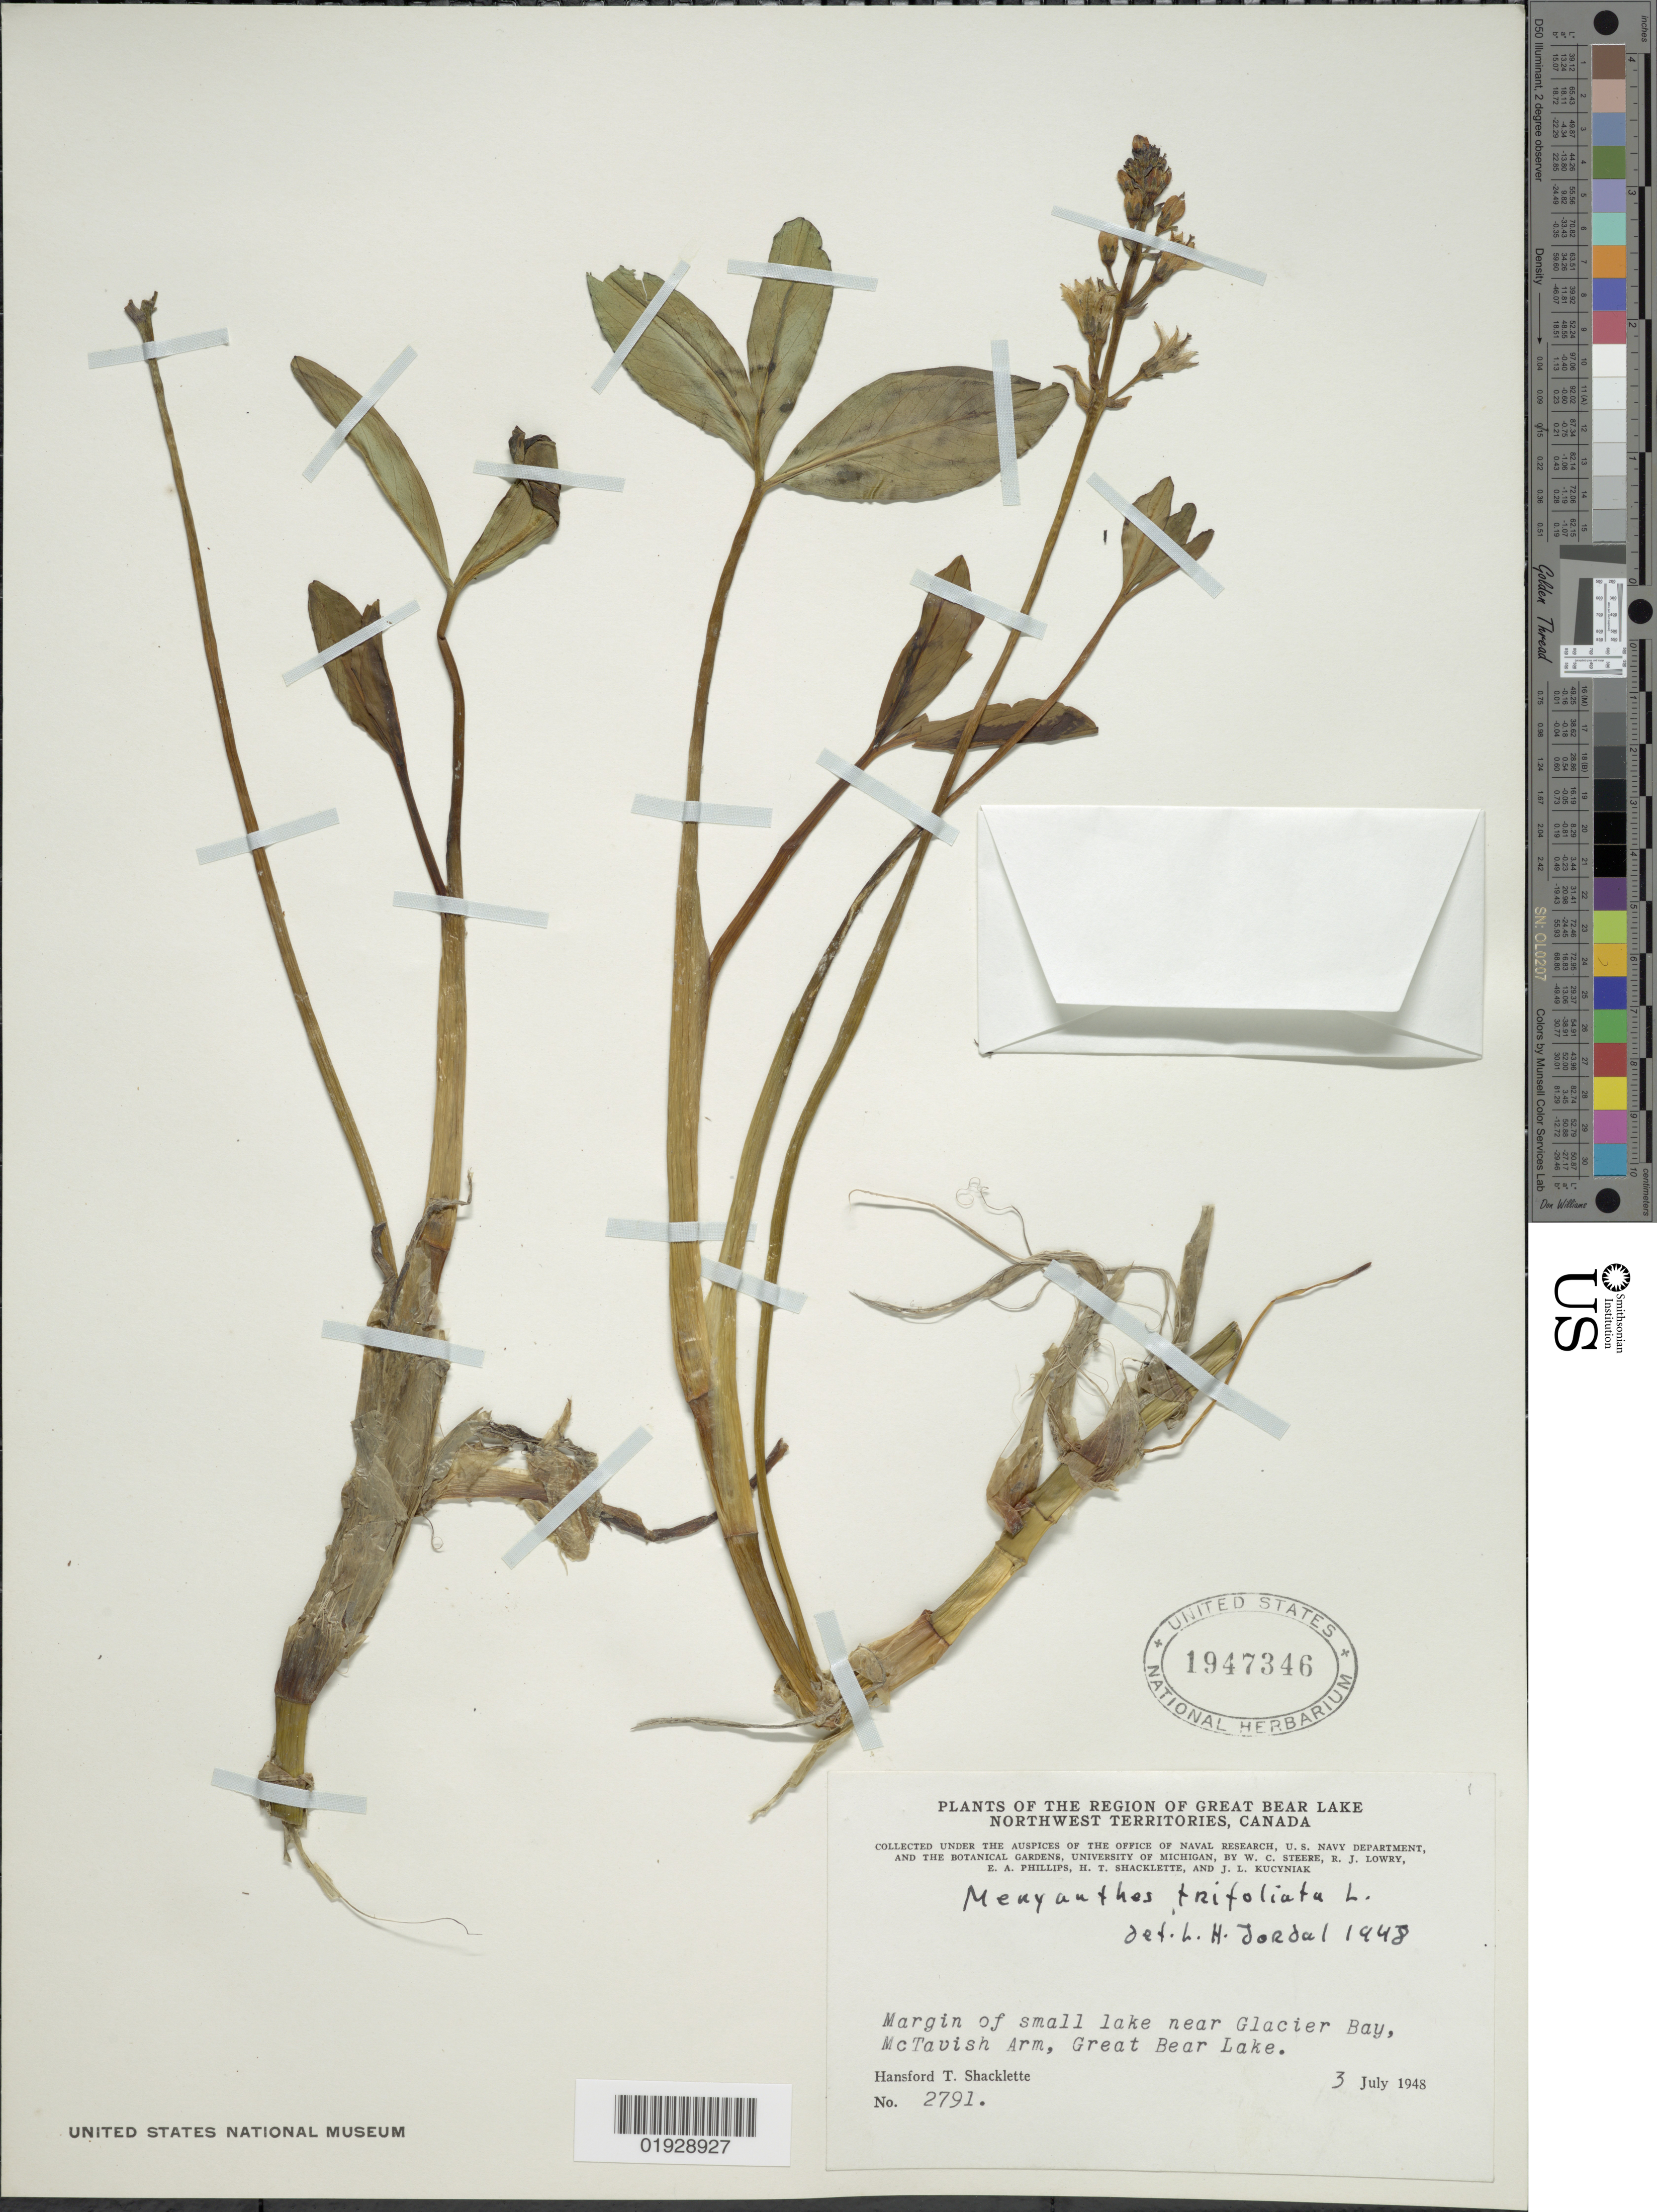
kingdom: Plantae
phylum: Tracheophyta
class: Magnoliopsida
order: Asterales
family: Menyanthaceae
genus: Menyanthes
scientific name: Menyanthes trifoliata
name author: L.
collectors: H. Shacklette, W. C. Steere, R. Lowry, E. Phillips & J. Kucyniak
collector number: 2791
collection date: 1948-07-03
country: Canada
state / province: Northwest Territories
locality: The Region of Great Bear Lake, Margins of small lake near Glacier Bay, McTavish Arm, Great Bear Lake.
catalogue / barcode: US 1947346